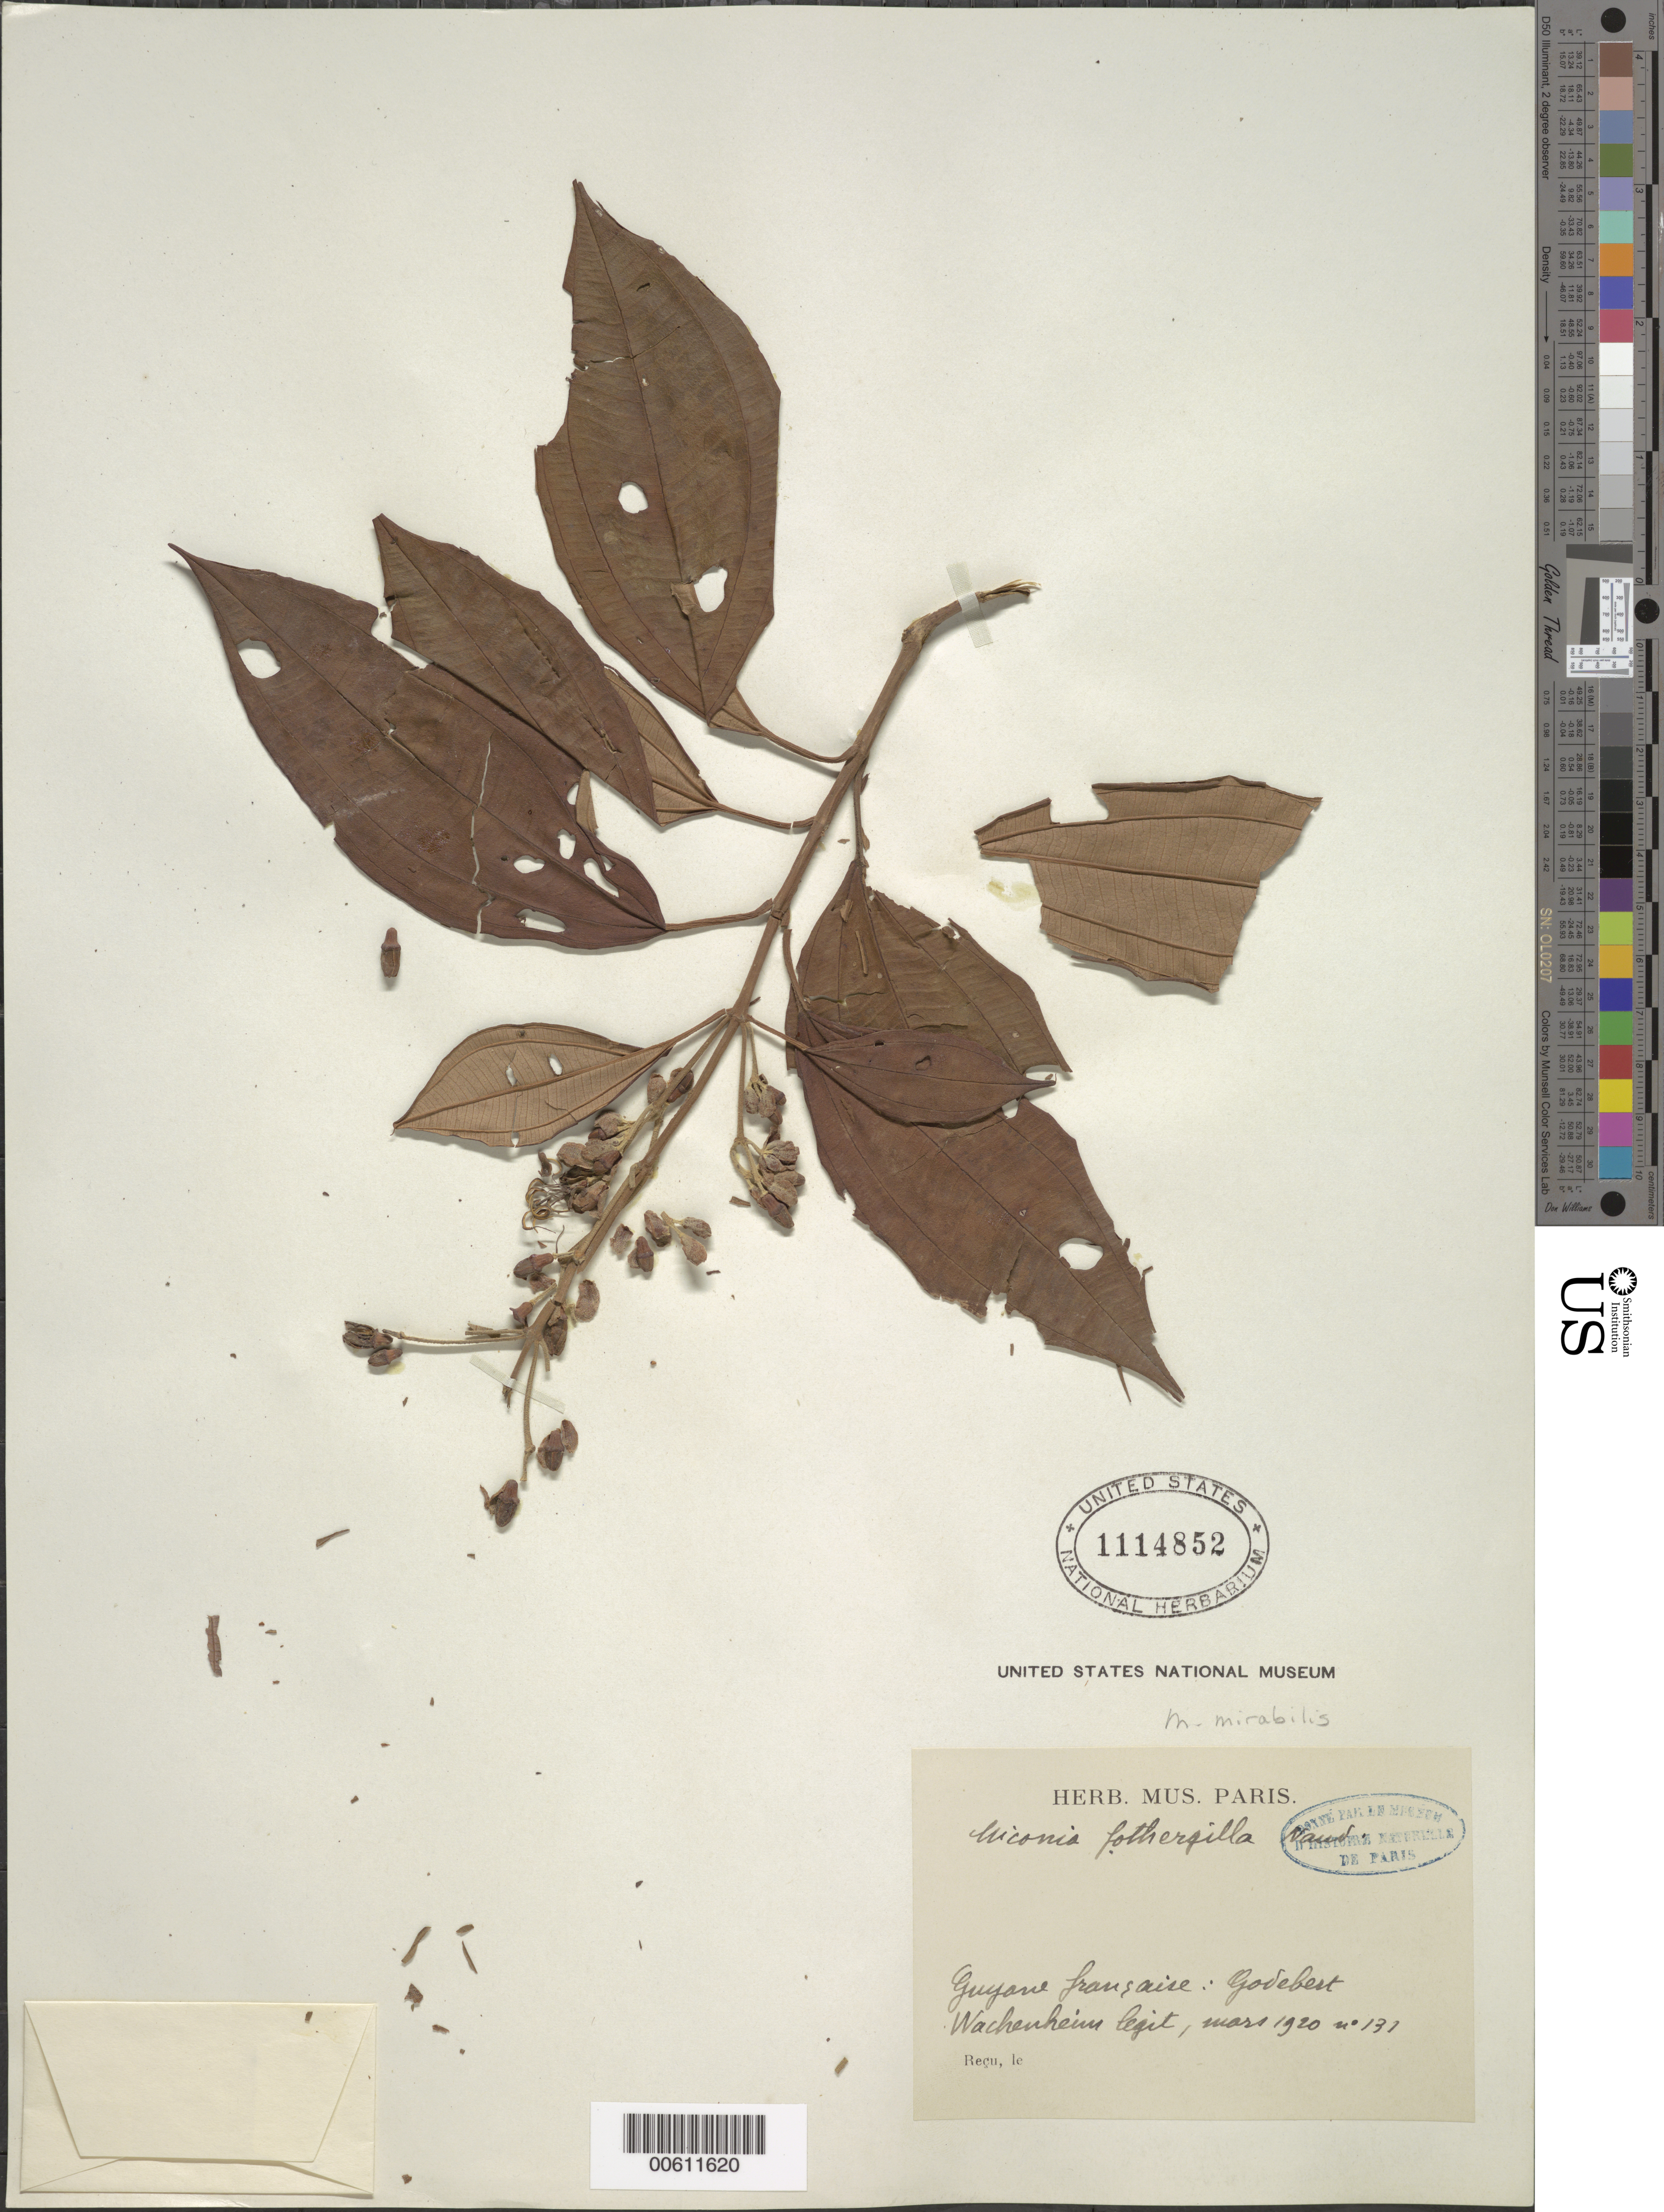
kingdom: Plantae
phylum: Tracheophyta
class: Magnoliopsida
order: Myrtales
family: Melastomataceae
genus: Miconia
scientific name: Miconia mirabilis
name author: (Aubl.) L.O. Williams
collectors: G. Wachenheim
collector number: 131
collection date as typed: Mar-20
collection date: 1920-03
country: French Guiana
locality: Godebert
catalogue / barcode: US 1114852